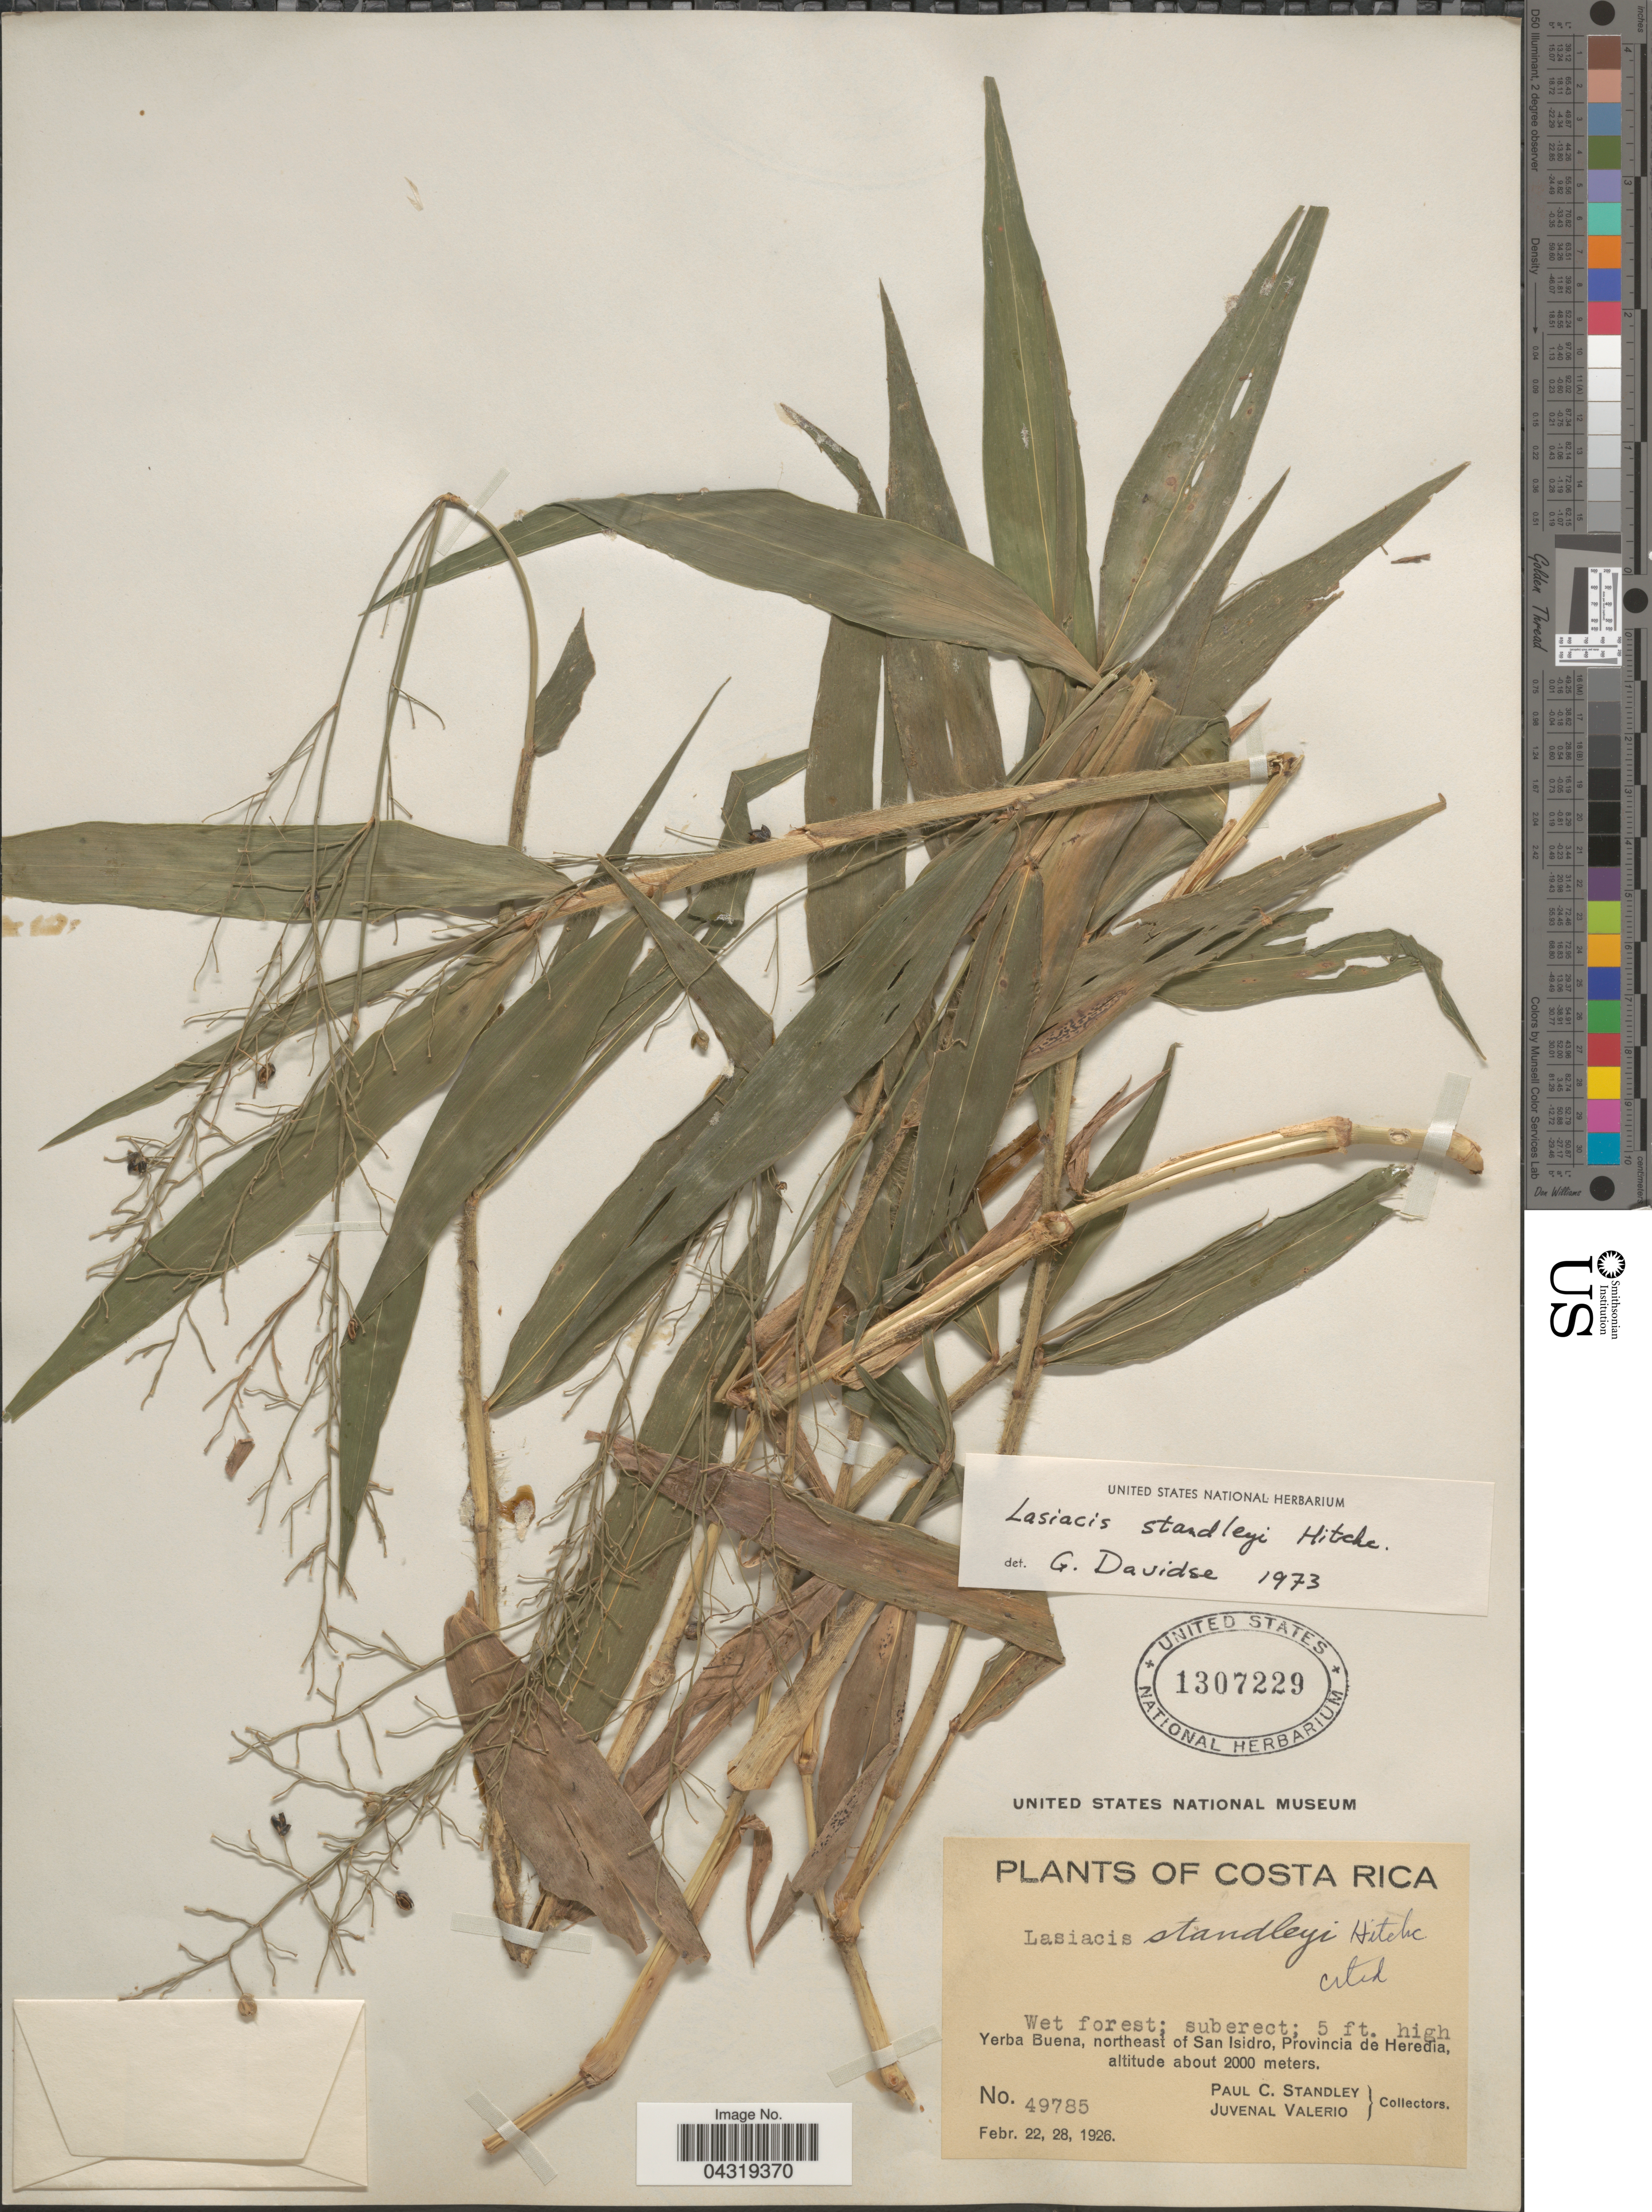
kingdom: Plantae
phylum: Tracheophyta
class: Liliopsida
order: Poales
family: Poaceae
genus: Lasiacis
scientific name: Lasiacis standleyi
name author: Hitchc.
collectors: P. C. Standley & J. Valerio R.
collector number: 49785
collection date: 1926-02-22/1926-02-28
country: Costa Rica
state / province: Heredia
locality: Yerba Buena, northeast of San Isidro, Provincia de Heredia.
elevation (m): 2000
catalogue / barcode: US 1307229